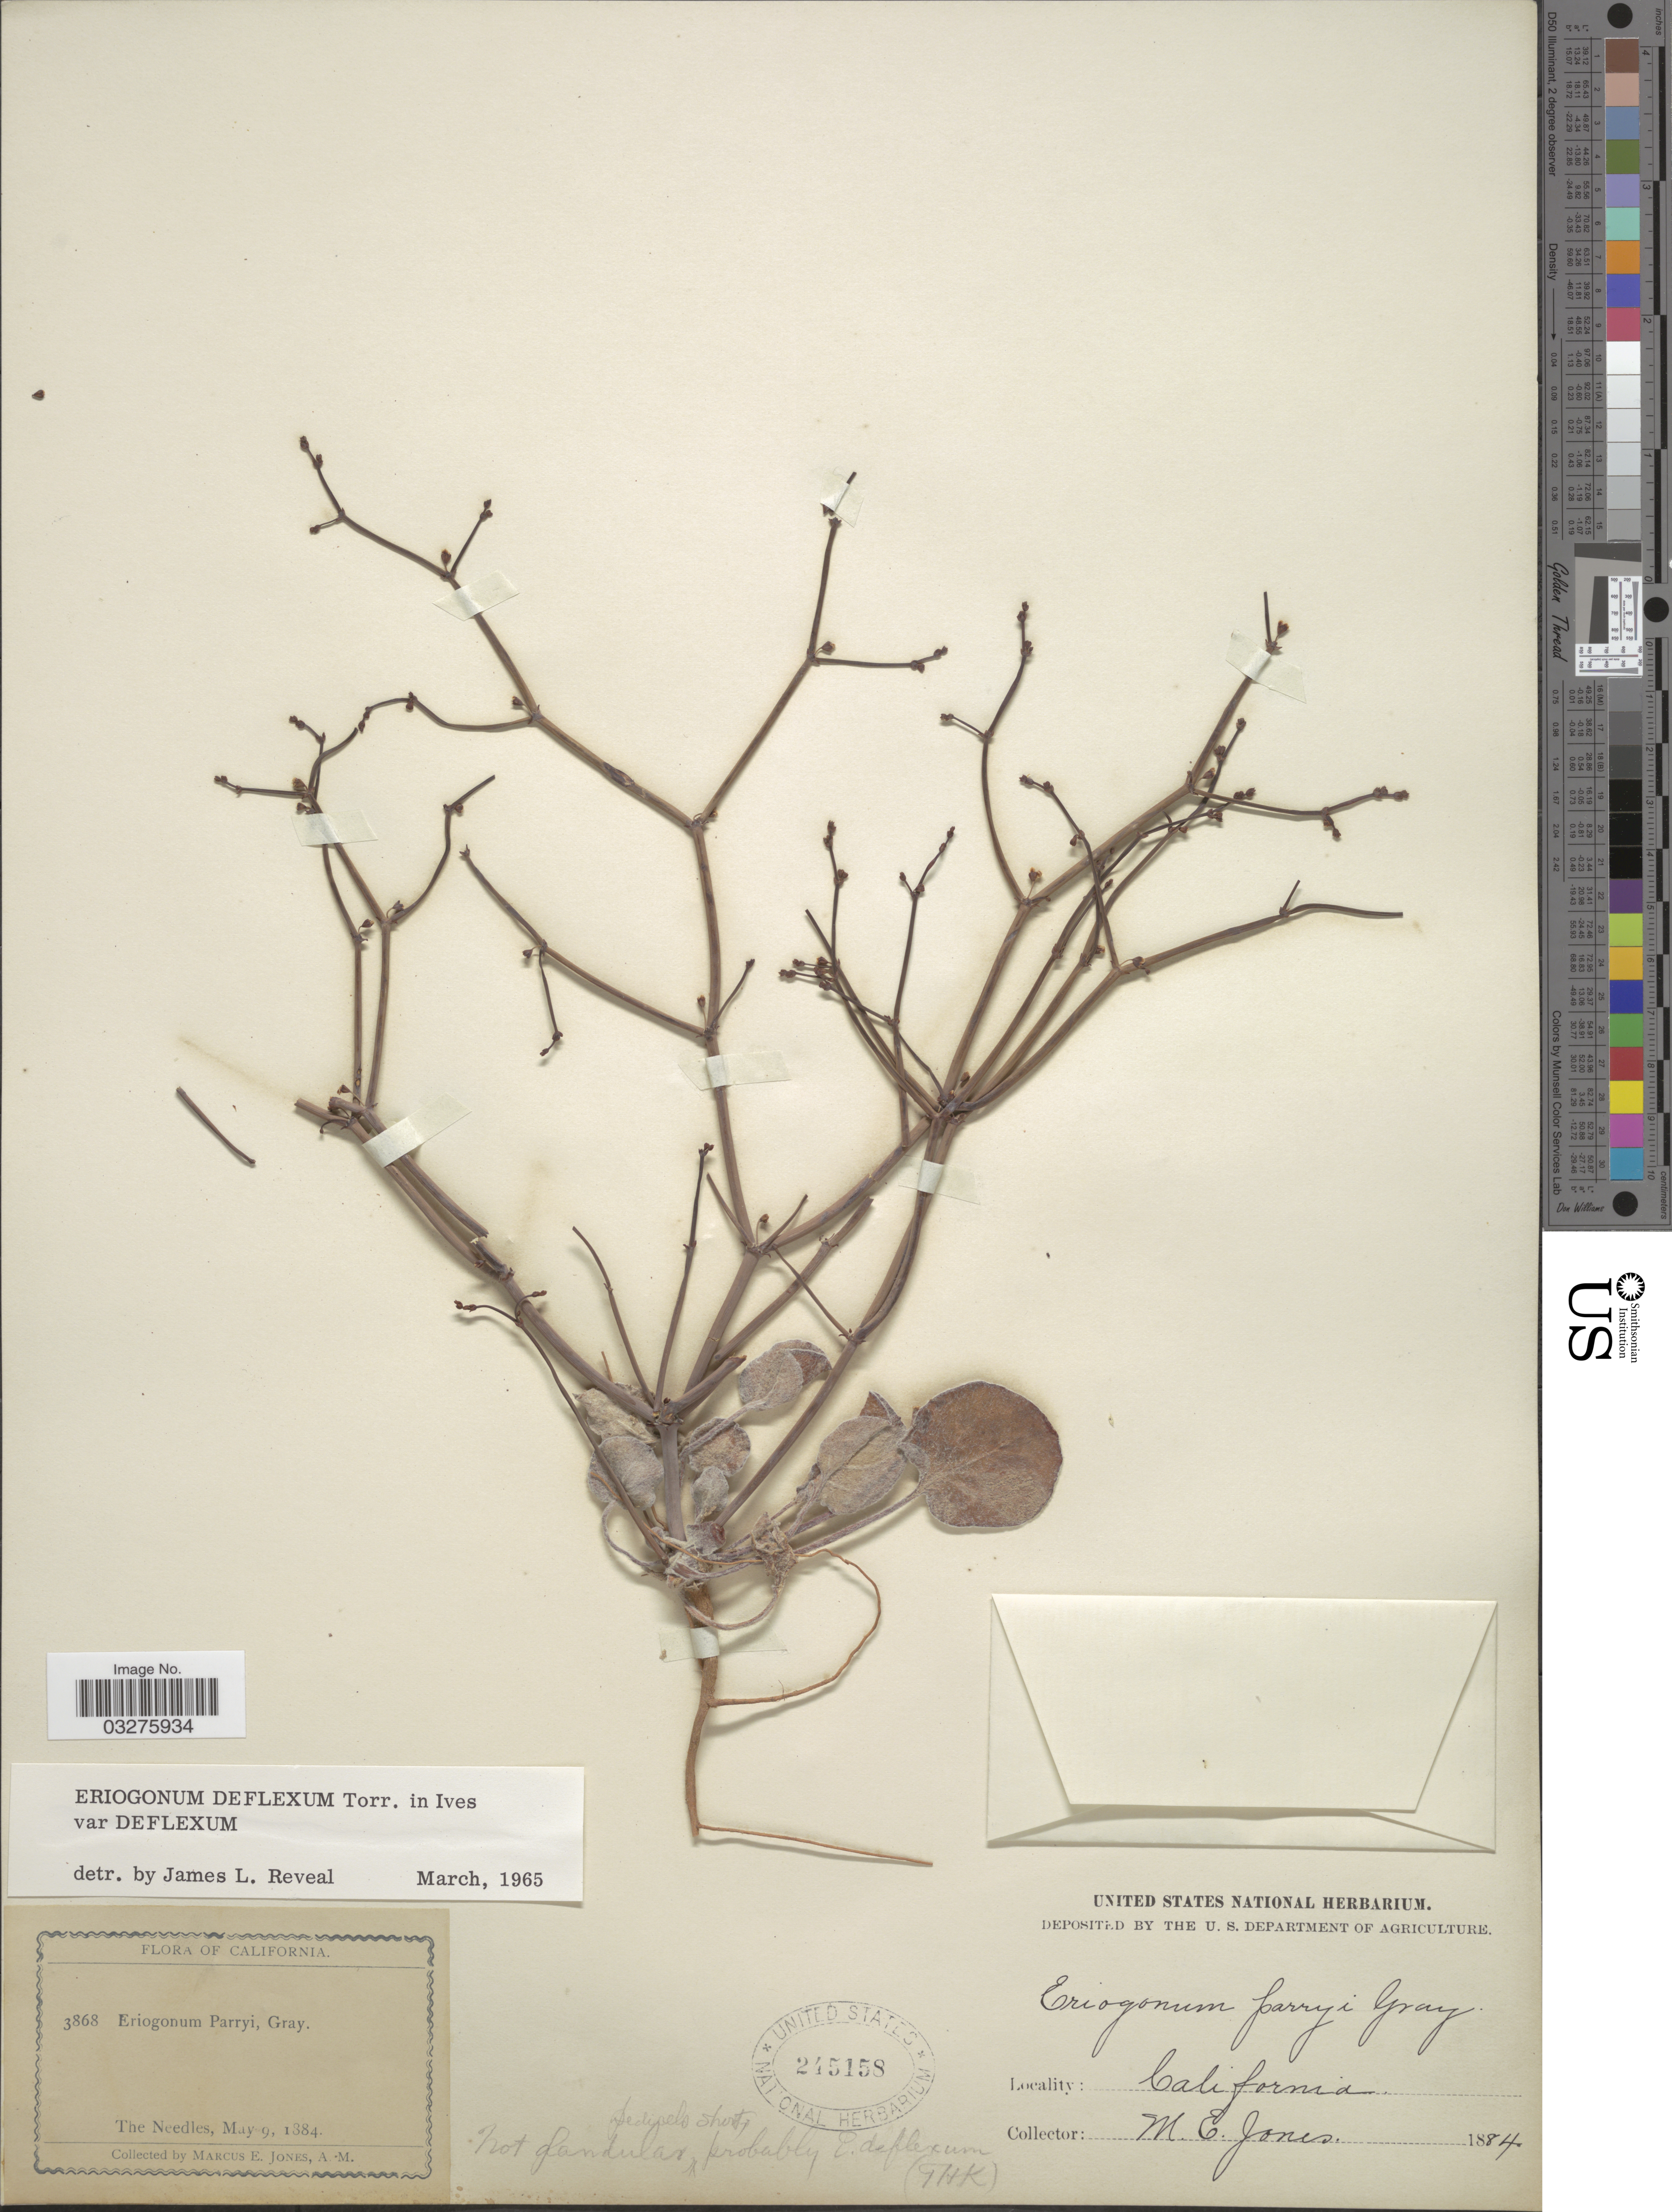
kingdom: Plantae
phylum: Tracheophyta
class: Magnoliopsida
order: Caryophyllales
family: Polygonaceae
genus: Eriogonum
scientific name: Eriogonum deflexum var. deflexum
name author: Torr. in Ives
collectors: M. E. Jones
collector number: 3868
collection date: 1884-05-09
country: United States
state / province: California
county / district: San Bernardino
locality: The Needles.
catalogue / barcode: US 245158